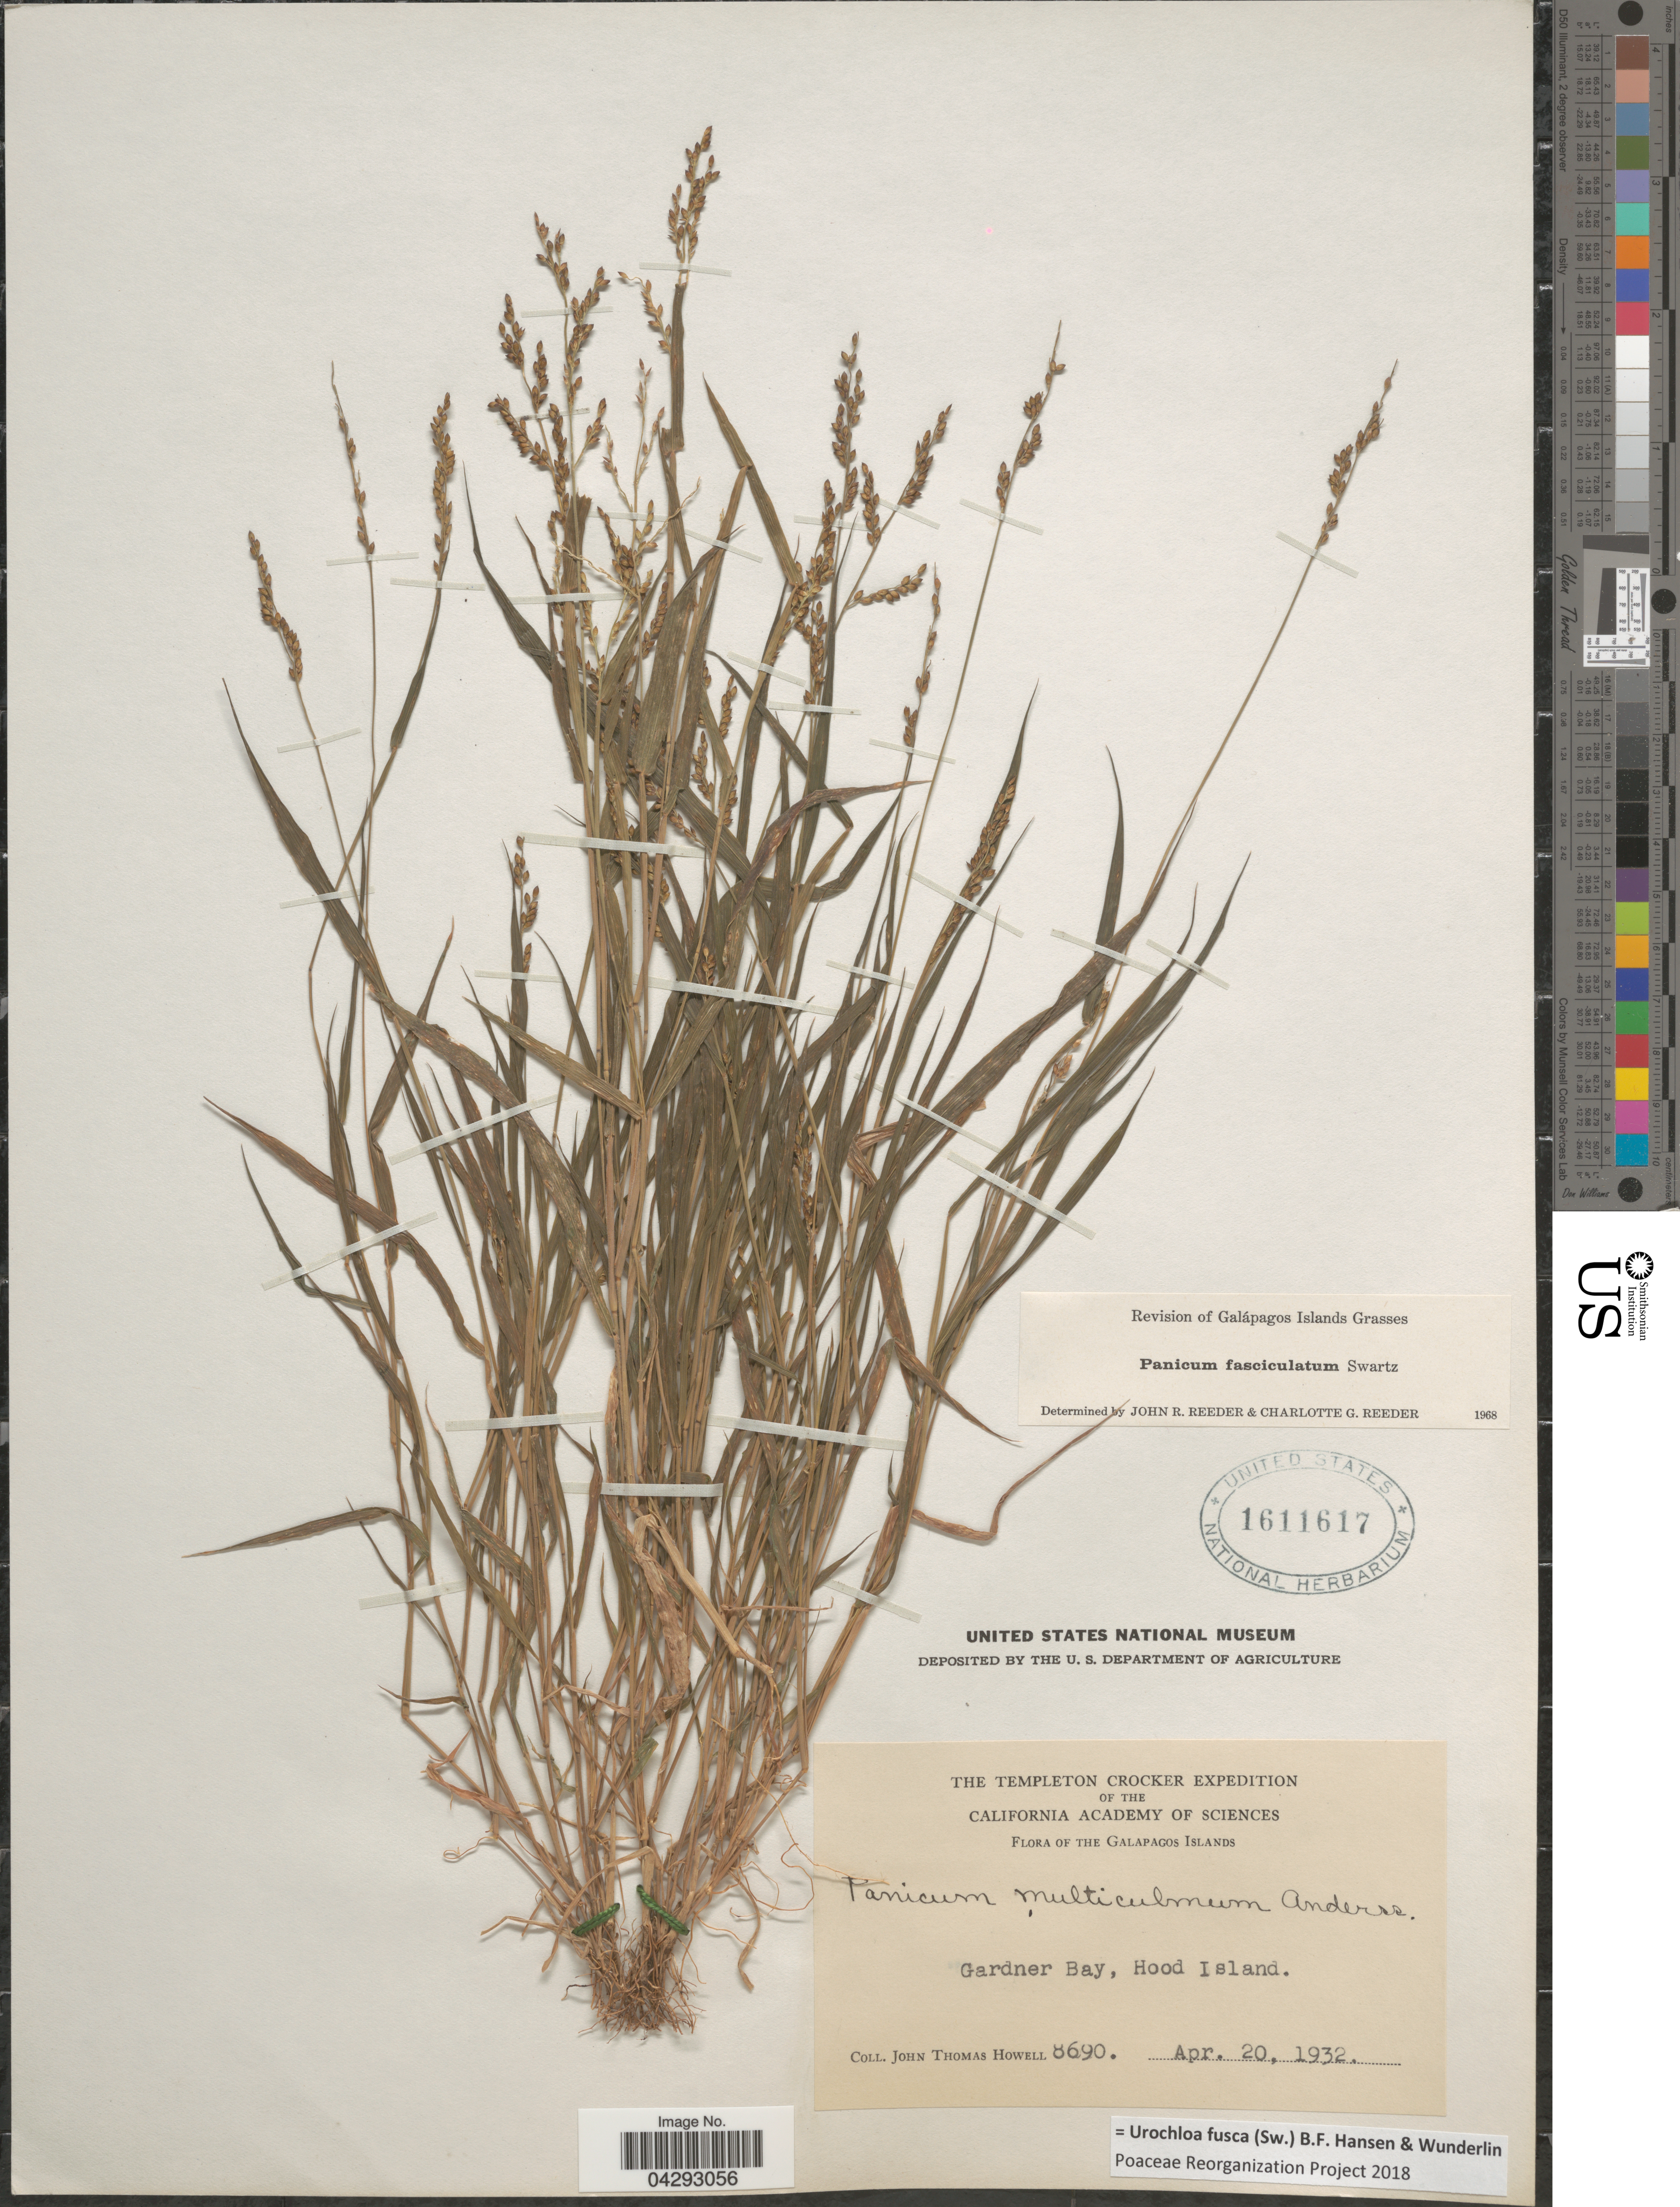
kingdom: Plantae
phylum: Tracheophyta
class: Liliopsida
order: Poales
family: Poaceae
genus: Urochloa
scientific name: Urochloa fusca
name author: (Sw.) B.F. Hansen & Wunderlin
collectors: J. T. Howell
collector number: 8690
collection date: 1932-04-20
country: Ecuador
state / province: Colón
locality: The Templeton Crocker Expedition of the California Academy of Sciences. Galapagos Islands. Gardner Bay, Hood Island.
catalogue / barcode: US 1611617